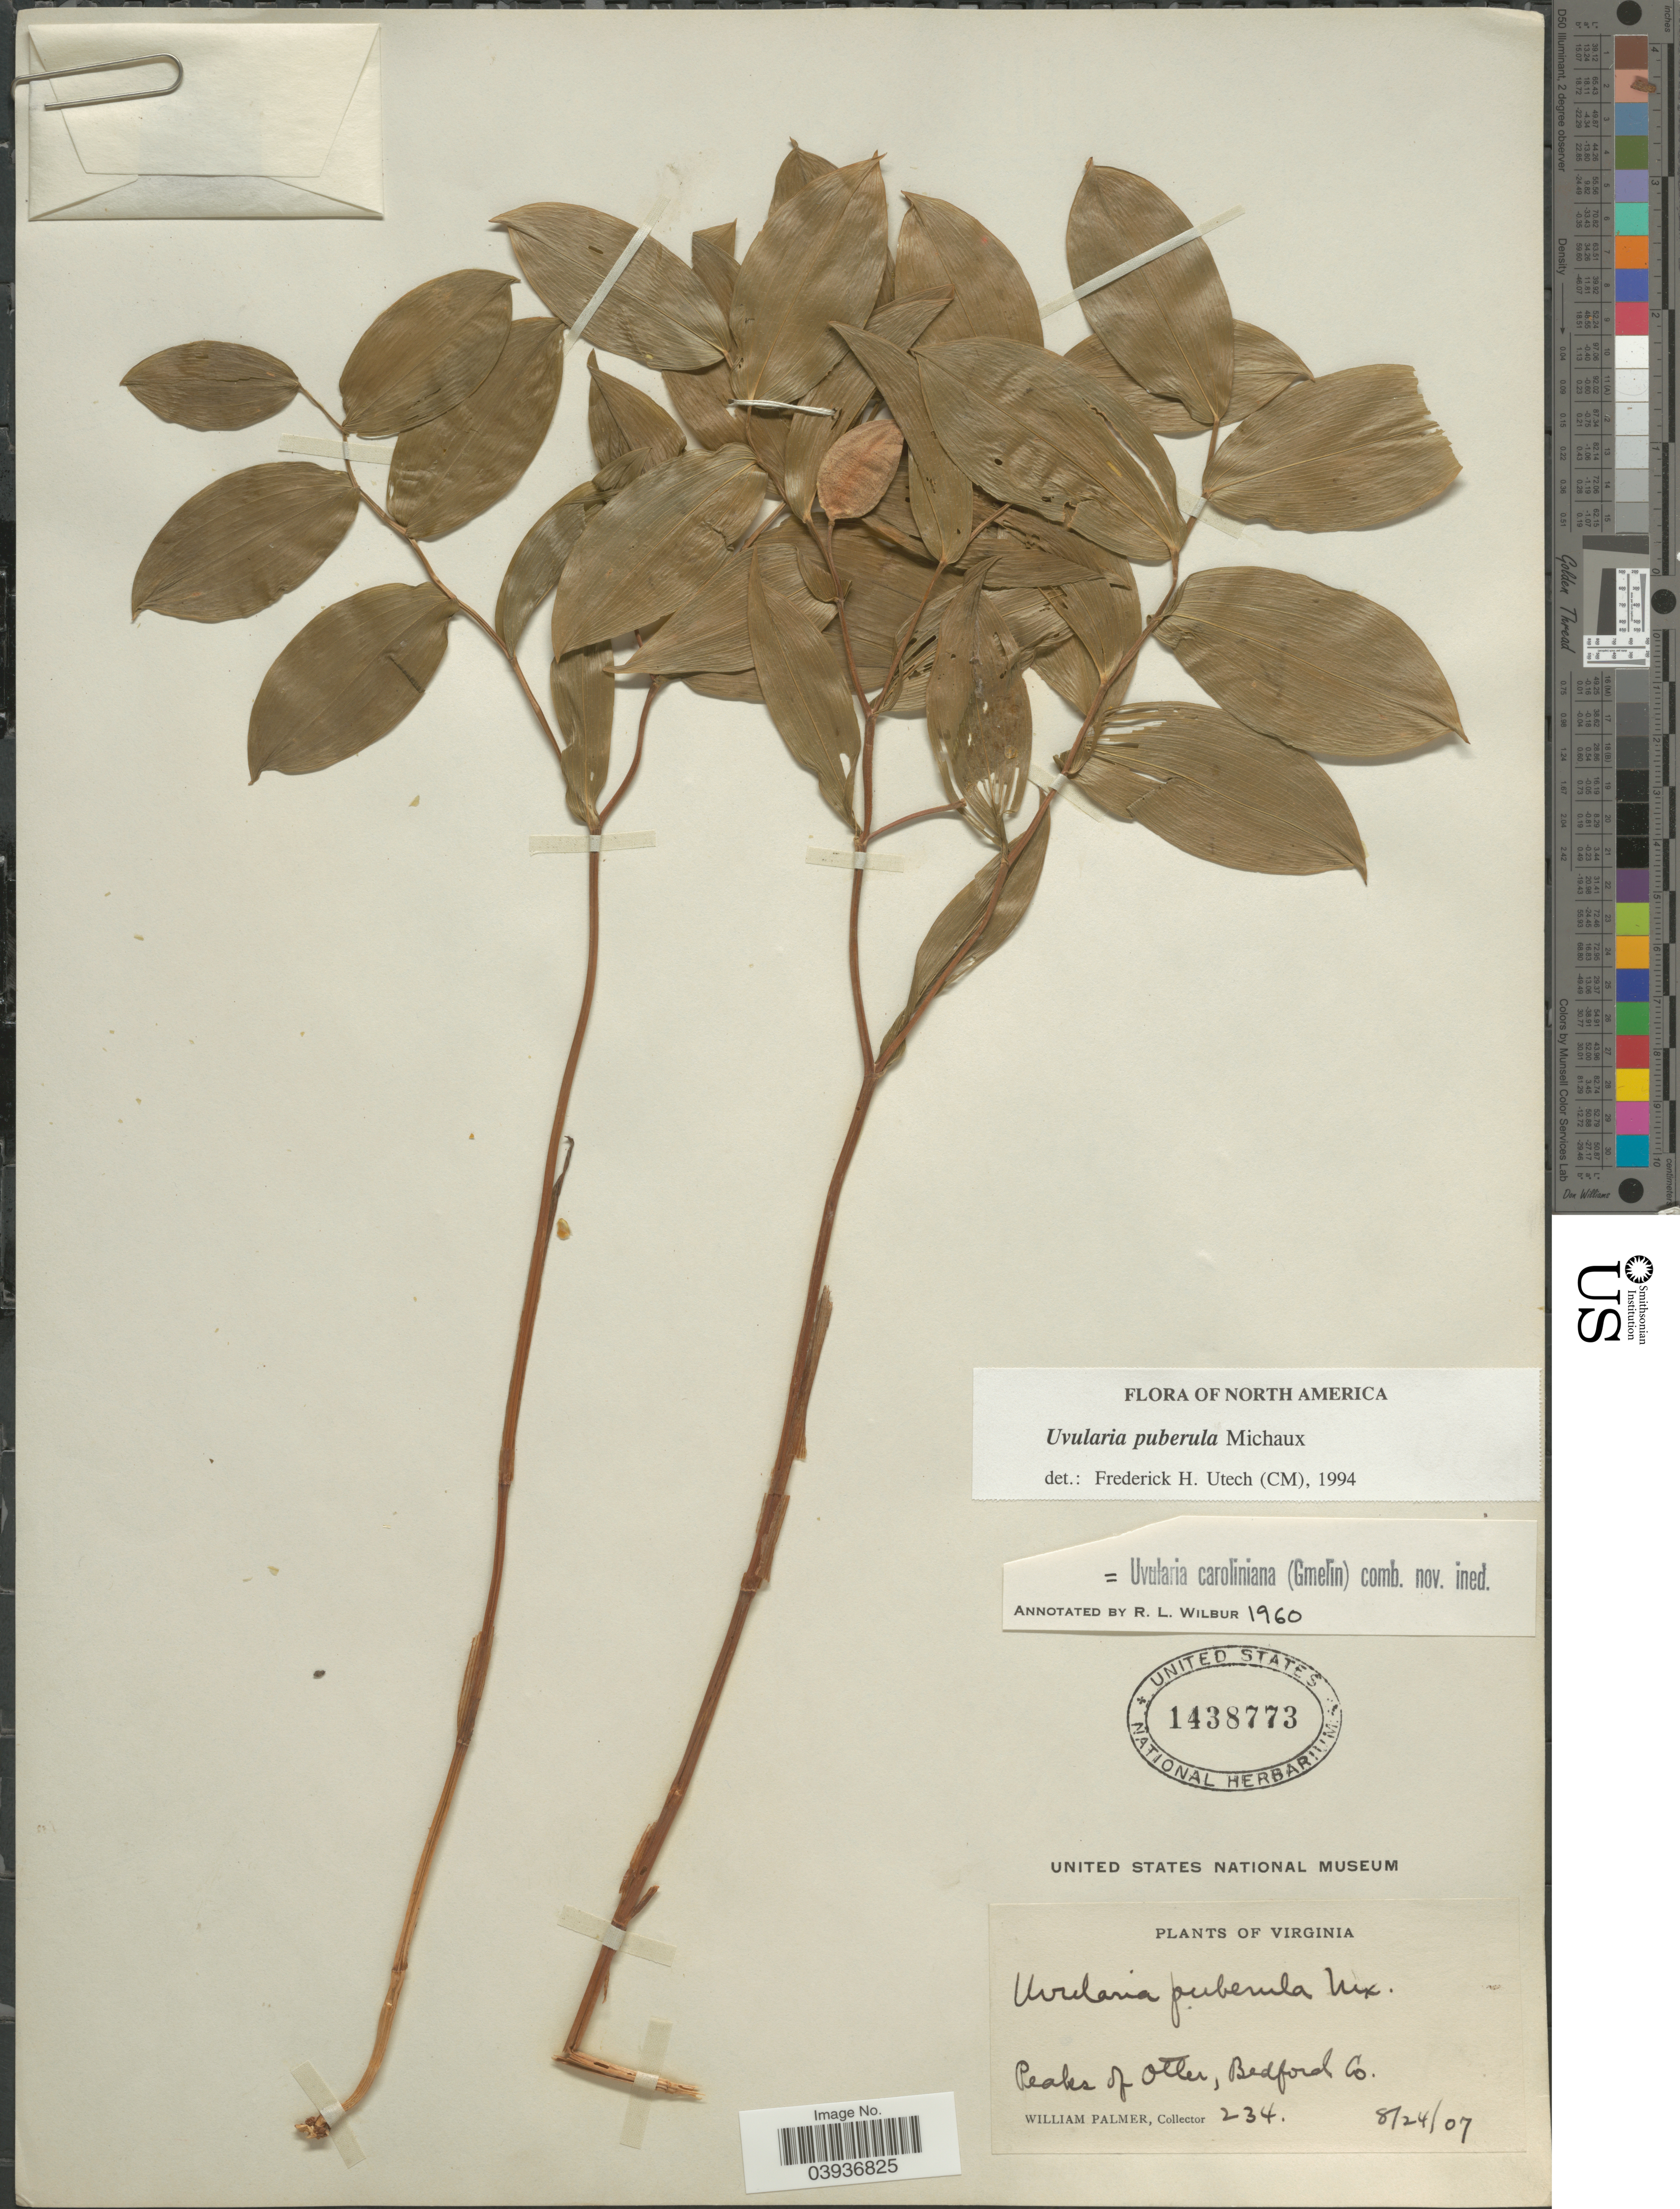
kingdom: Plantae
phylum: Tracheophyta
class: Liliopsida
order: Liliales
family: Colchicaceae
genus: Uvularia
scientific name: Uvularia puberula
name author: Michx.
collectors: W. Palmer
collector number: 234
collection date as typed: Transcribed d/m/y: 24/8/7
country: United States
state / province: Virginia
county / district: Bedford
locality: Peaks of Otter, Bedford Co.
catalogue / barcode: US 1438773